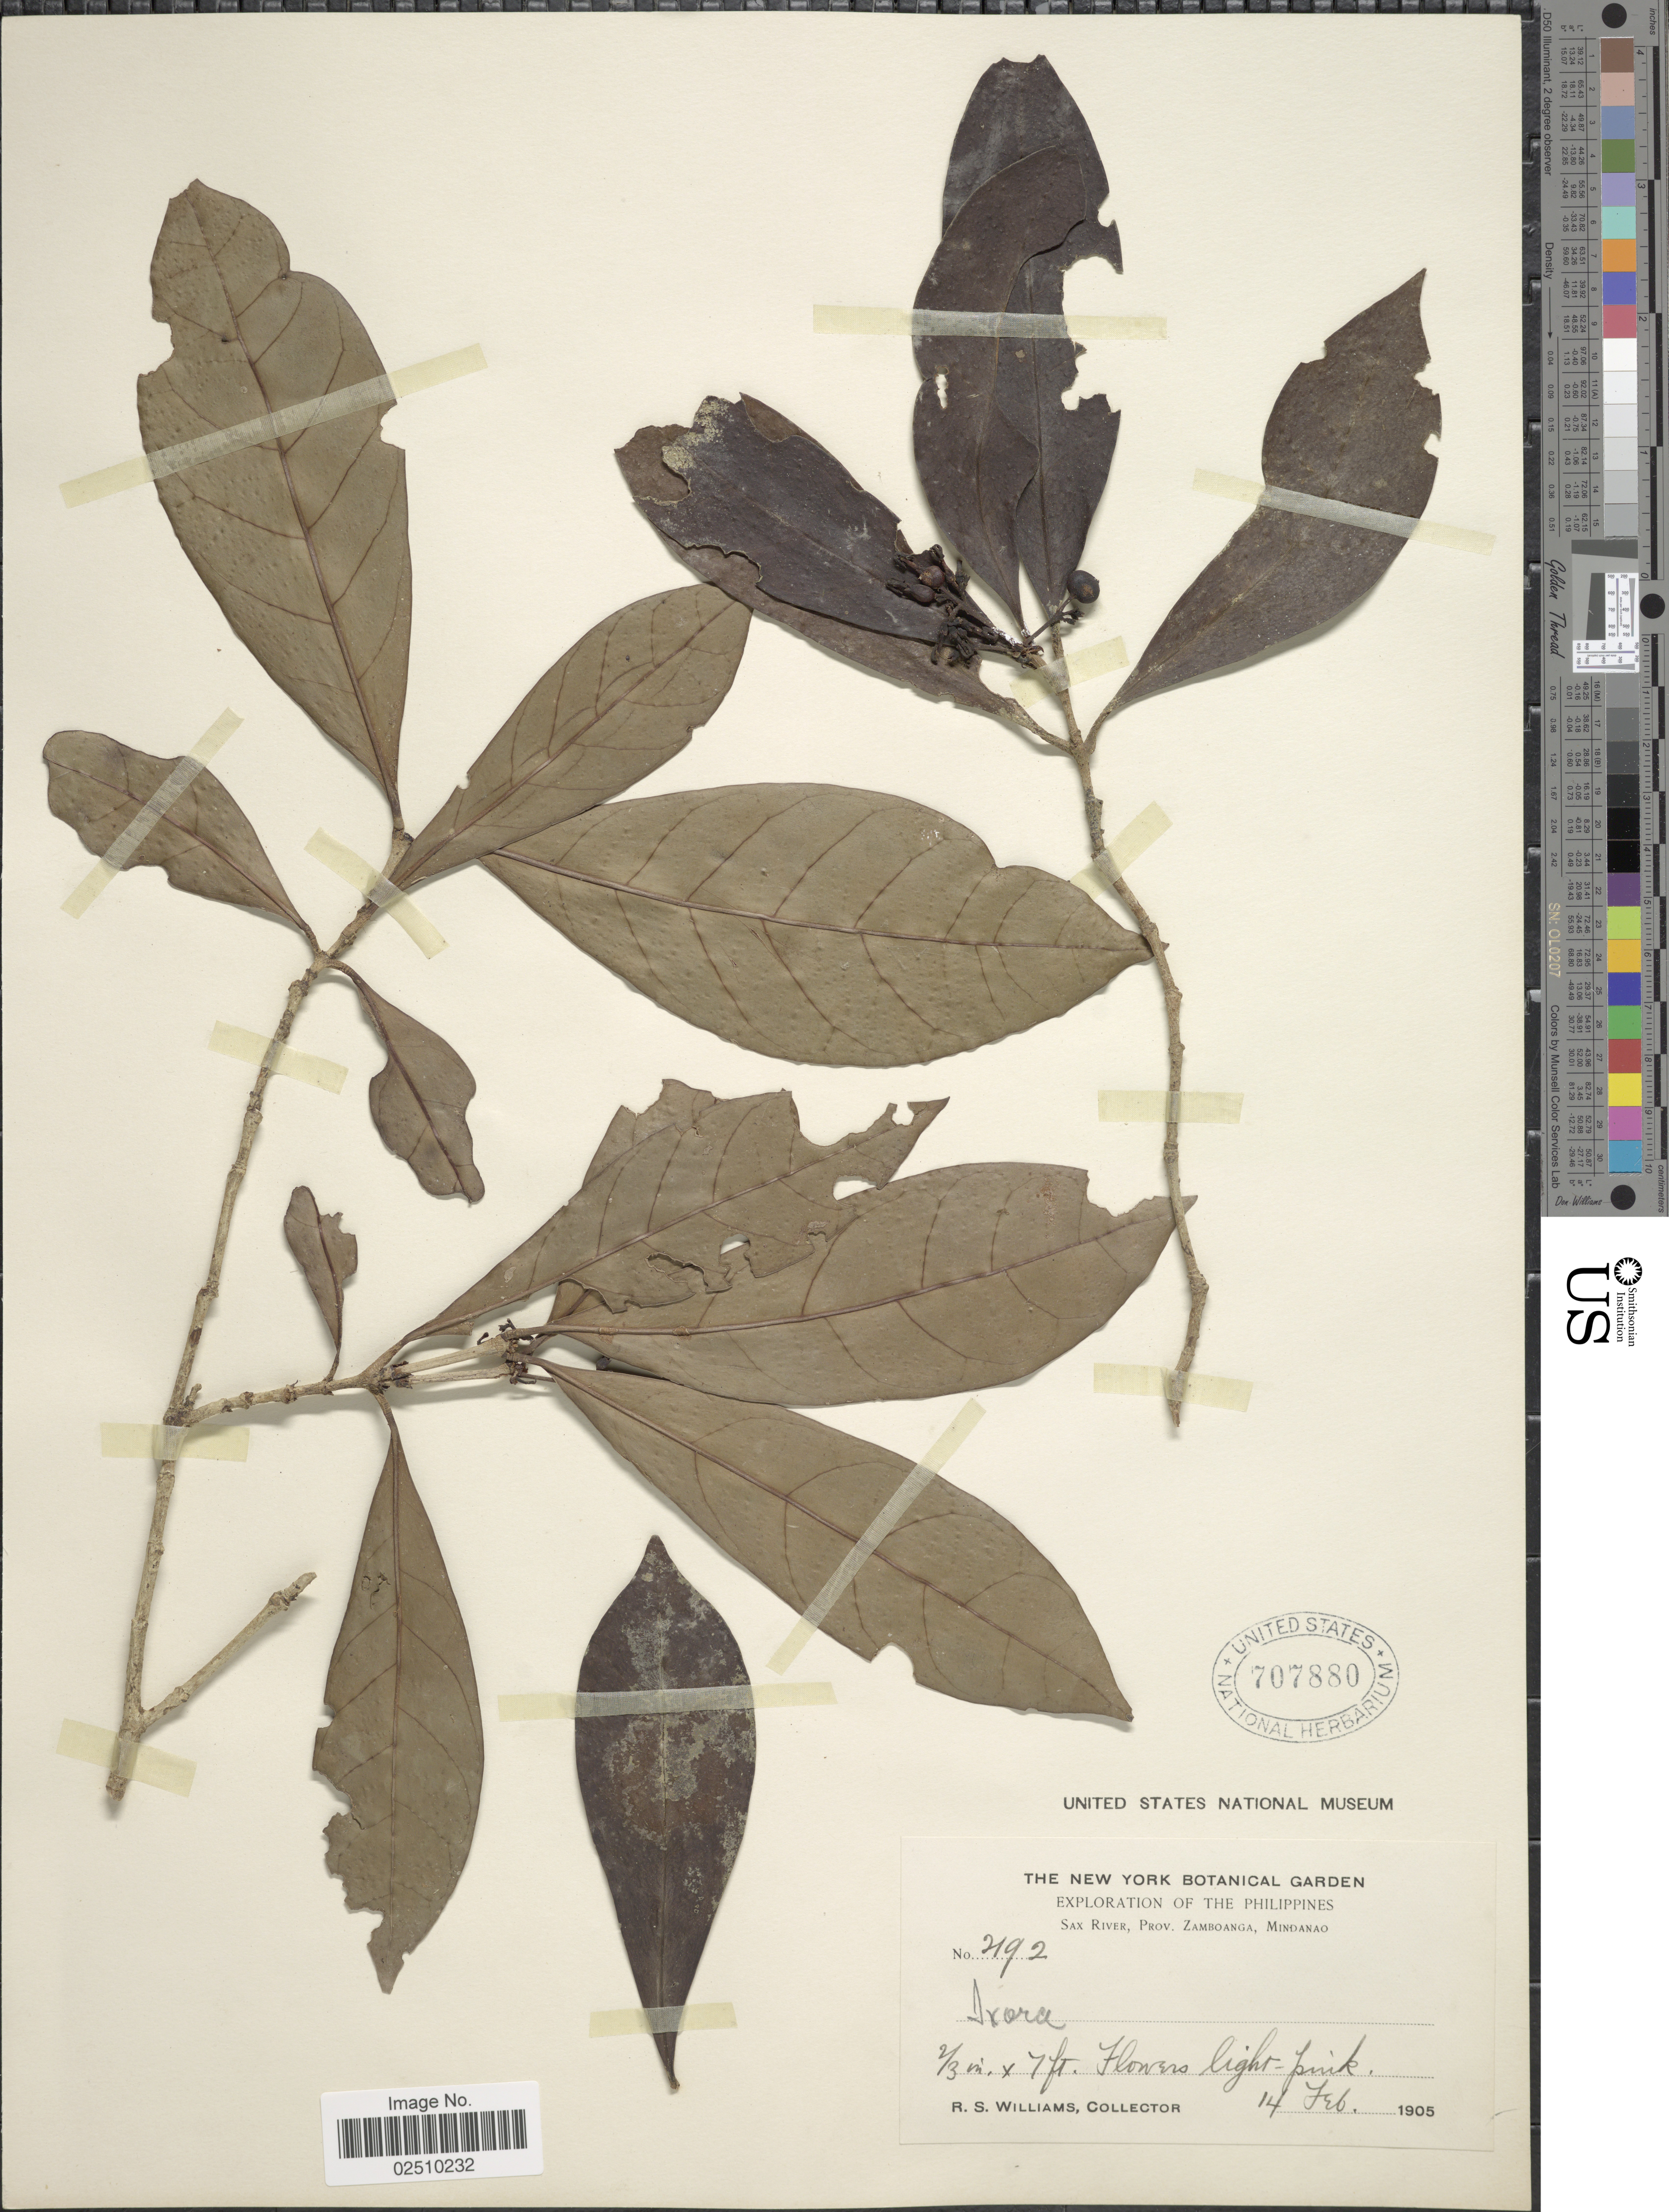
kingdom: Plantae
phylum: Tracheophyta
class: Magnoliopsida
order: Gentianales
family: Rubiaceae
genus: Ixora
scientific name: Ixora sp.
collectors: R. S. Williams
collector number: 2192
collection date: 1905-02-14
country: Philippines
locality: Sax River, Prov. Zamboanga, Mindanao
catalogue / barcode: US 707880